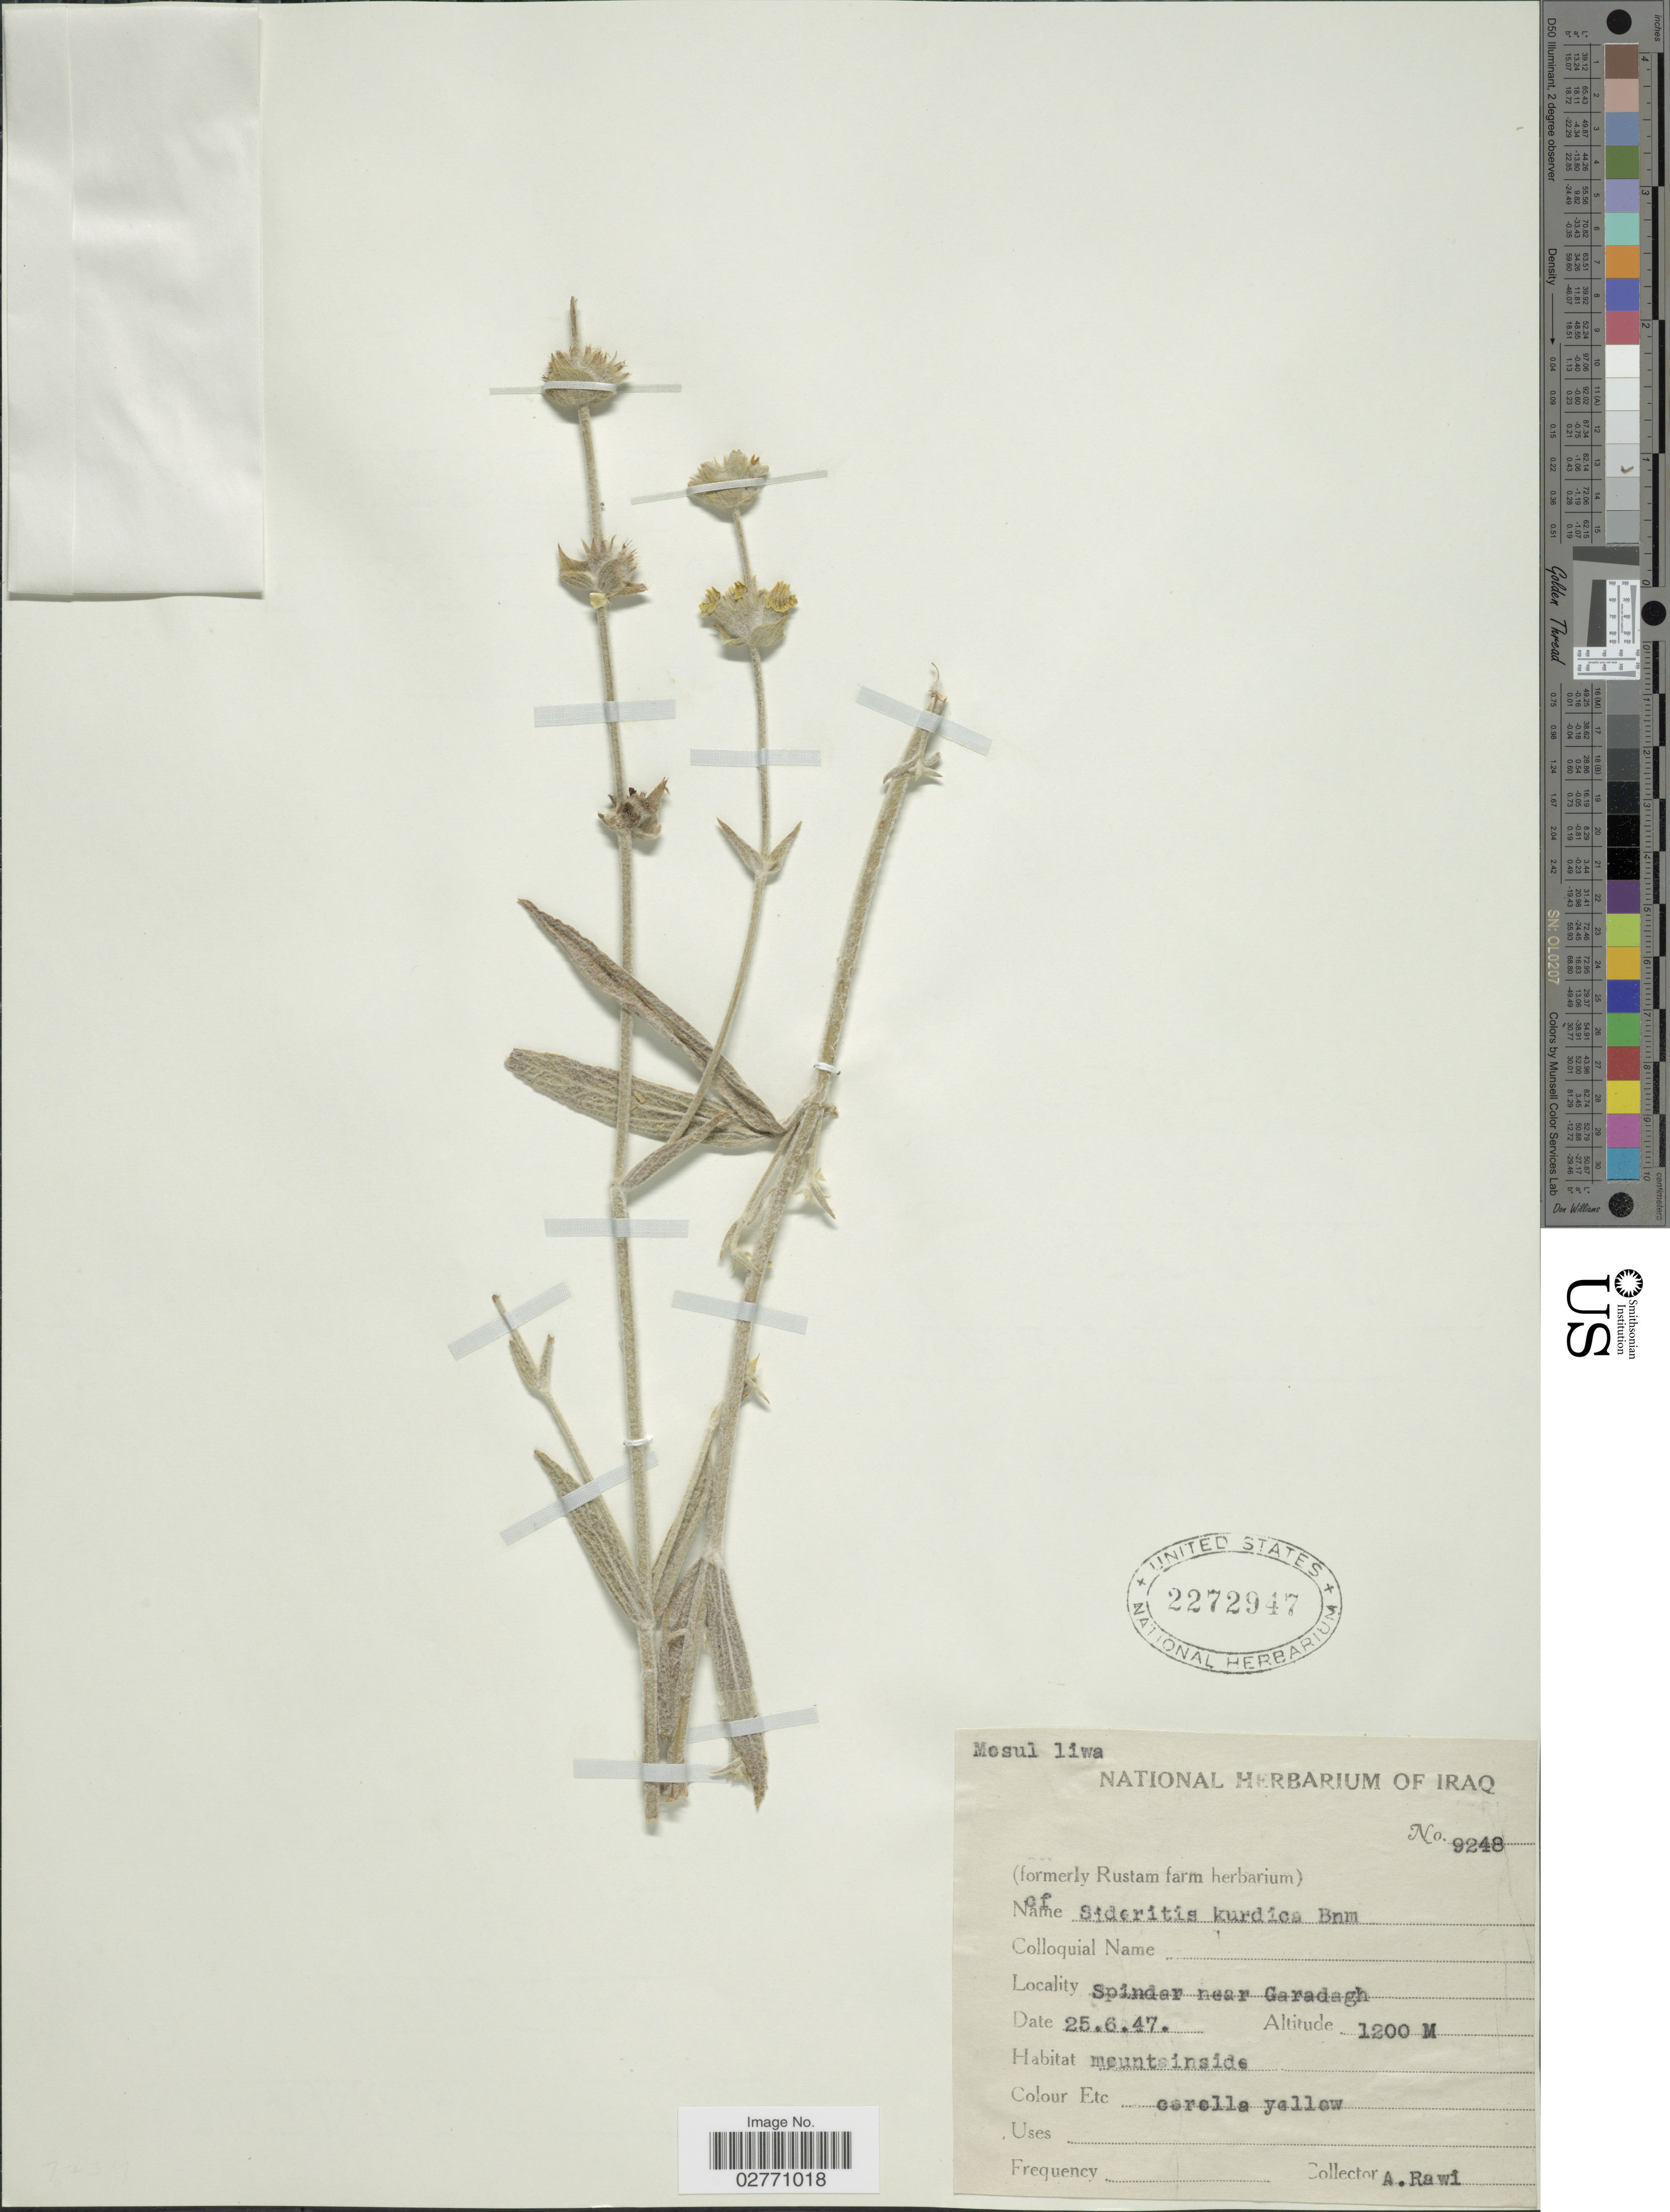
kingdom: Plantae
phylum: Tracheophyta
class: Magnoliopsida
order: Lamiales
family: Lamiaceae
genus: Sideritis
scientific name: Sideritis kurdica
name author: Bornm.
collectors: A. Rawi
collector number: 9248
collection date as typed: Transcribed d/m/y: 25/6/47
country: Iraq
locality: Mosul liwa. Spindar near Garadagh.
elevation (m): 1200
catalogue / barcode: US 2272947